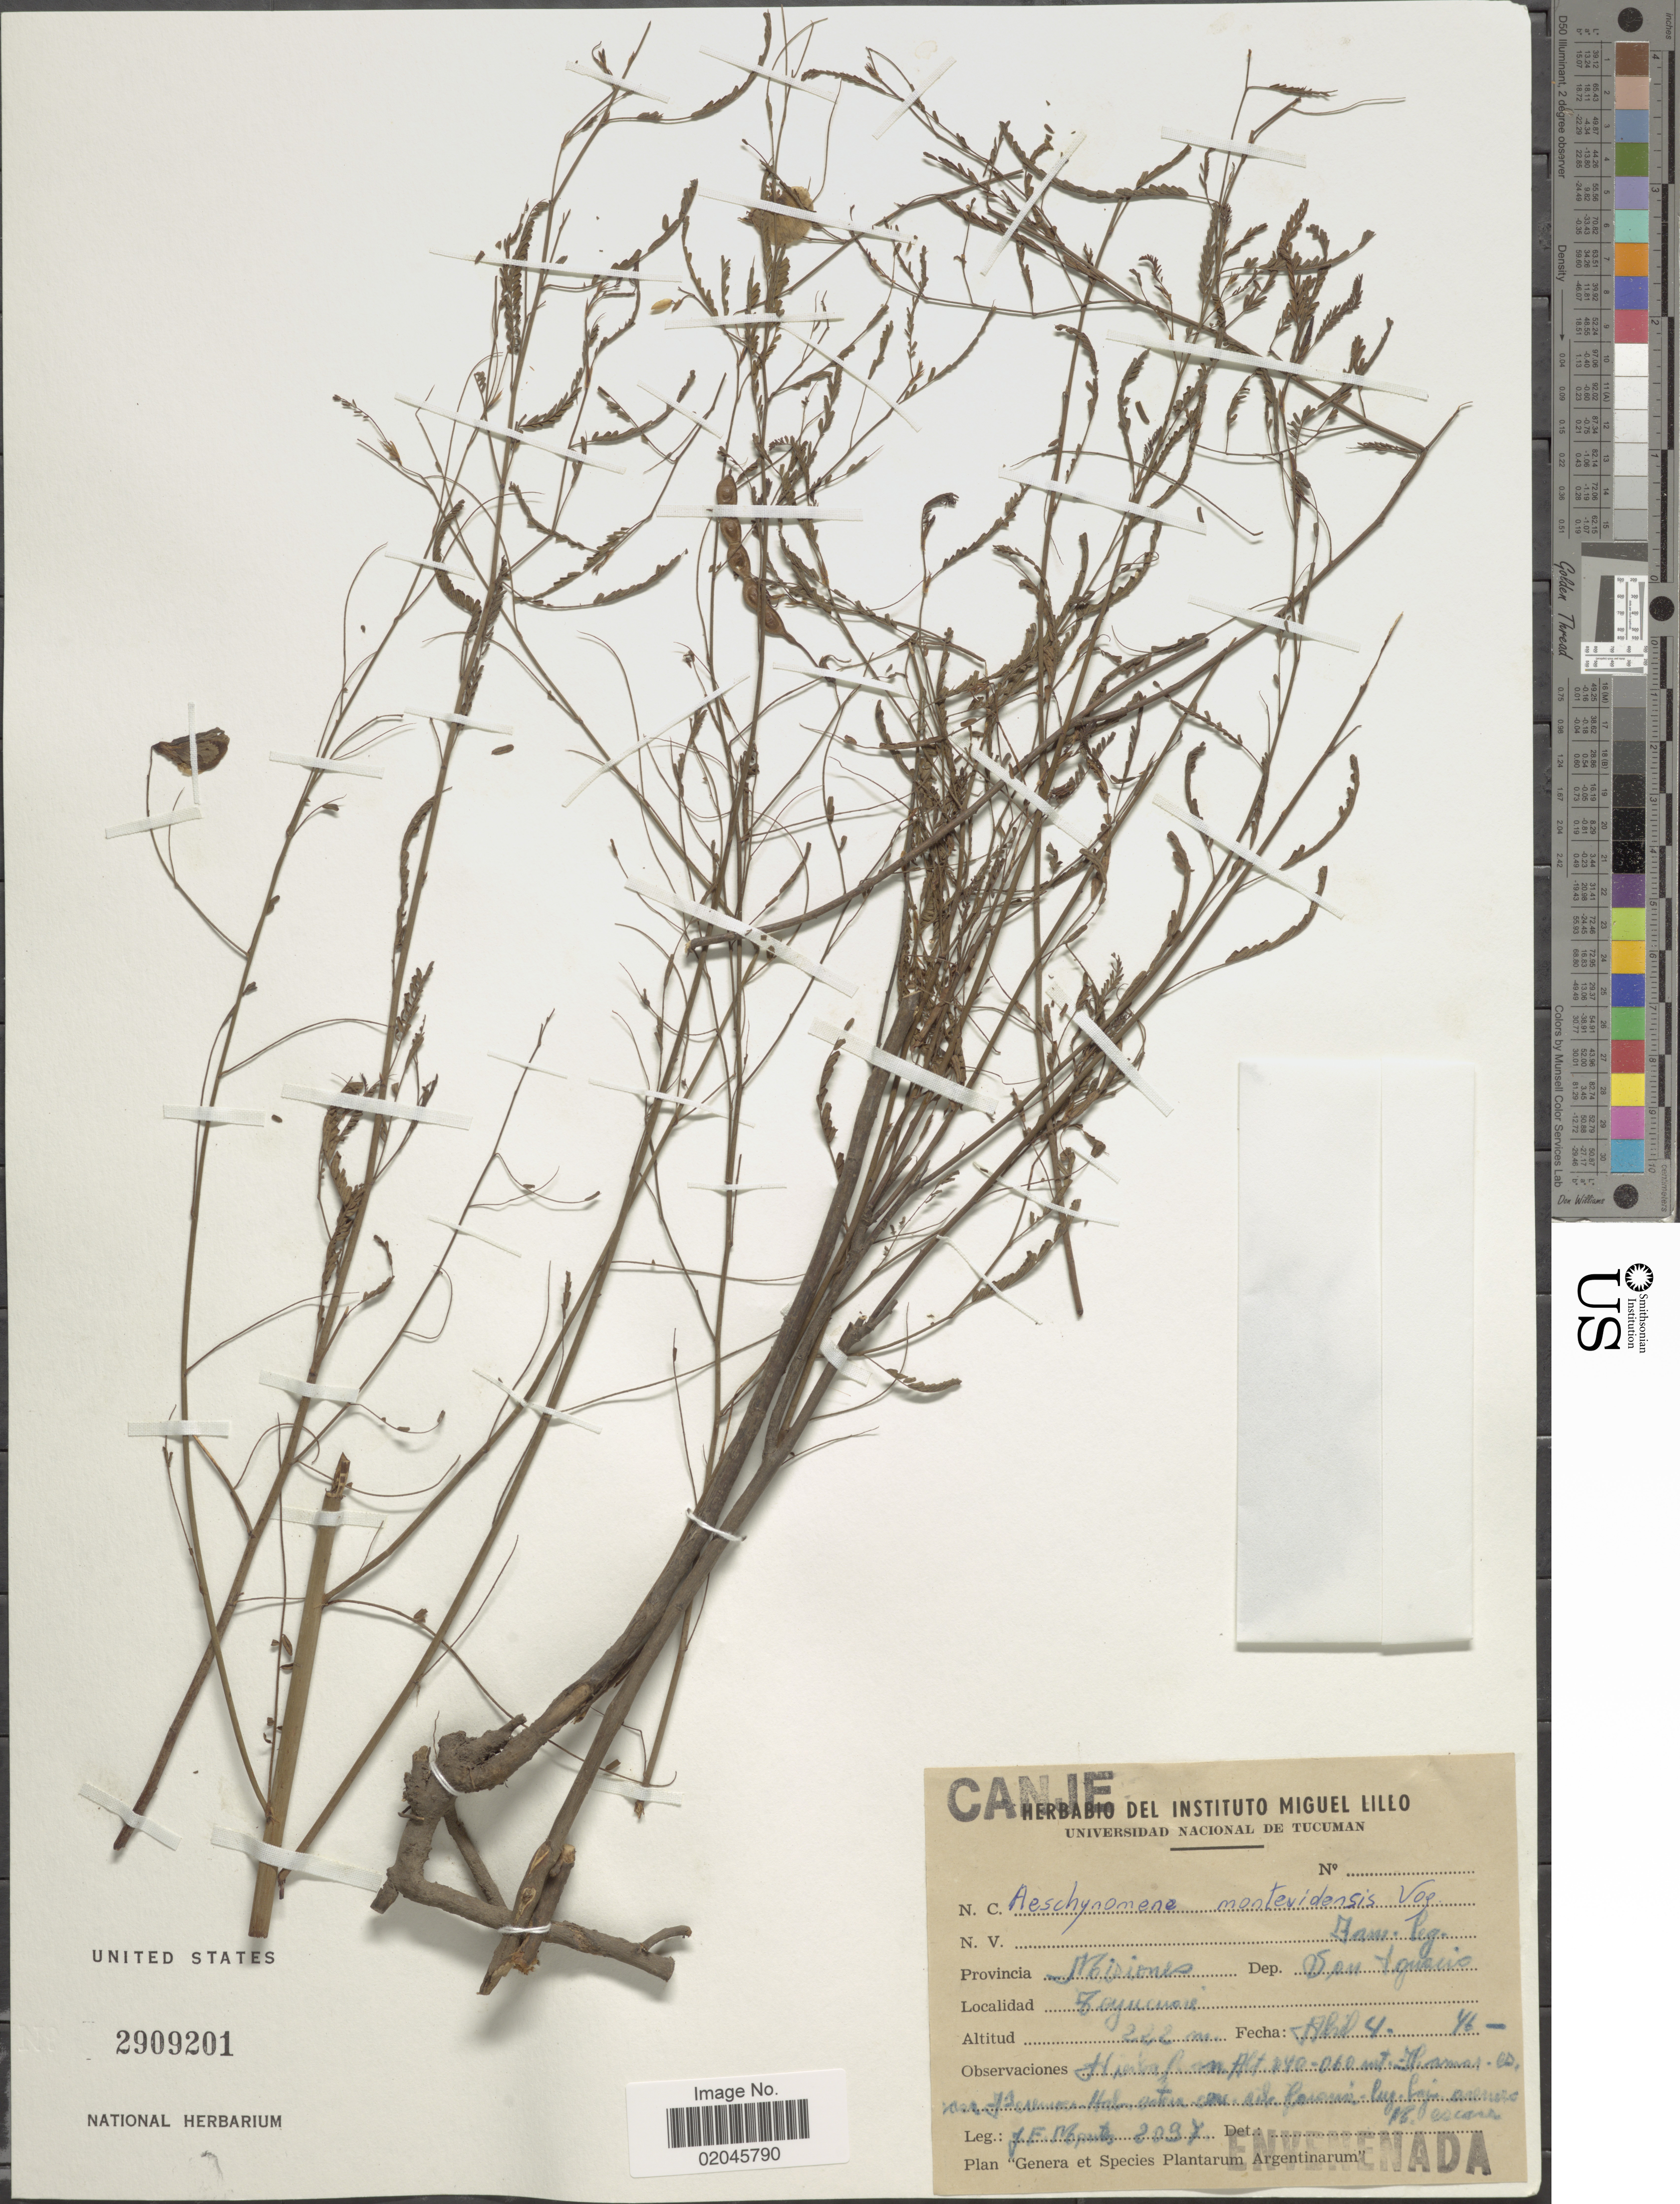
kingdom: Plantae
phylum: Tracheophyta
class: Magnoliopsida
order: Fabales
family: Fabaceae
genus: Aeschynomene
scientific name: Aeschynomene montevidensis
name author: Vogel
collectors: J. E. Montes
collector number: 2097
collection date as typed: Transcribed d/m/y: 4/4/46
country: Argentina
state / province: Misiones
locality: Dep. San Ignacio, Teyu Cuare.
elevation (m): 222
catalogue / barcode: US 2909201